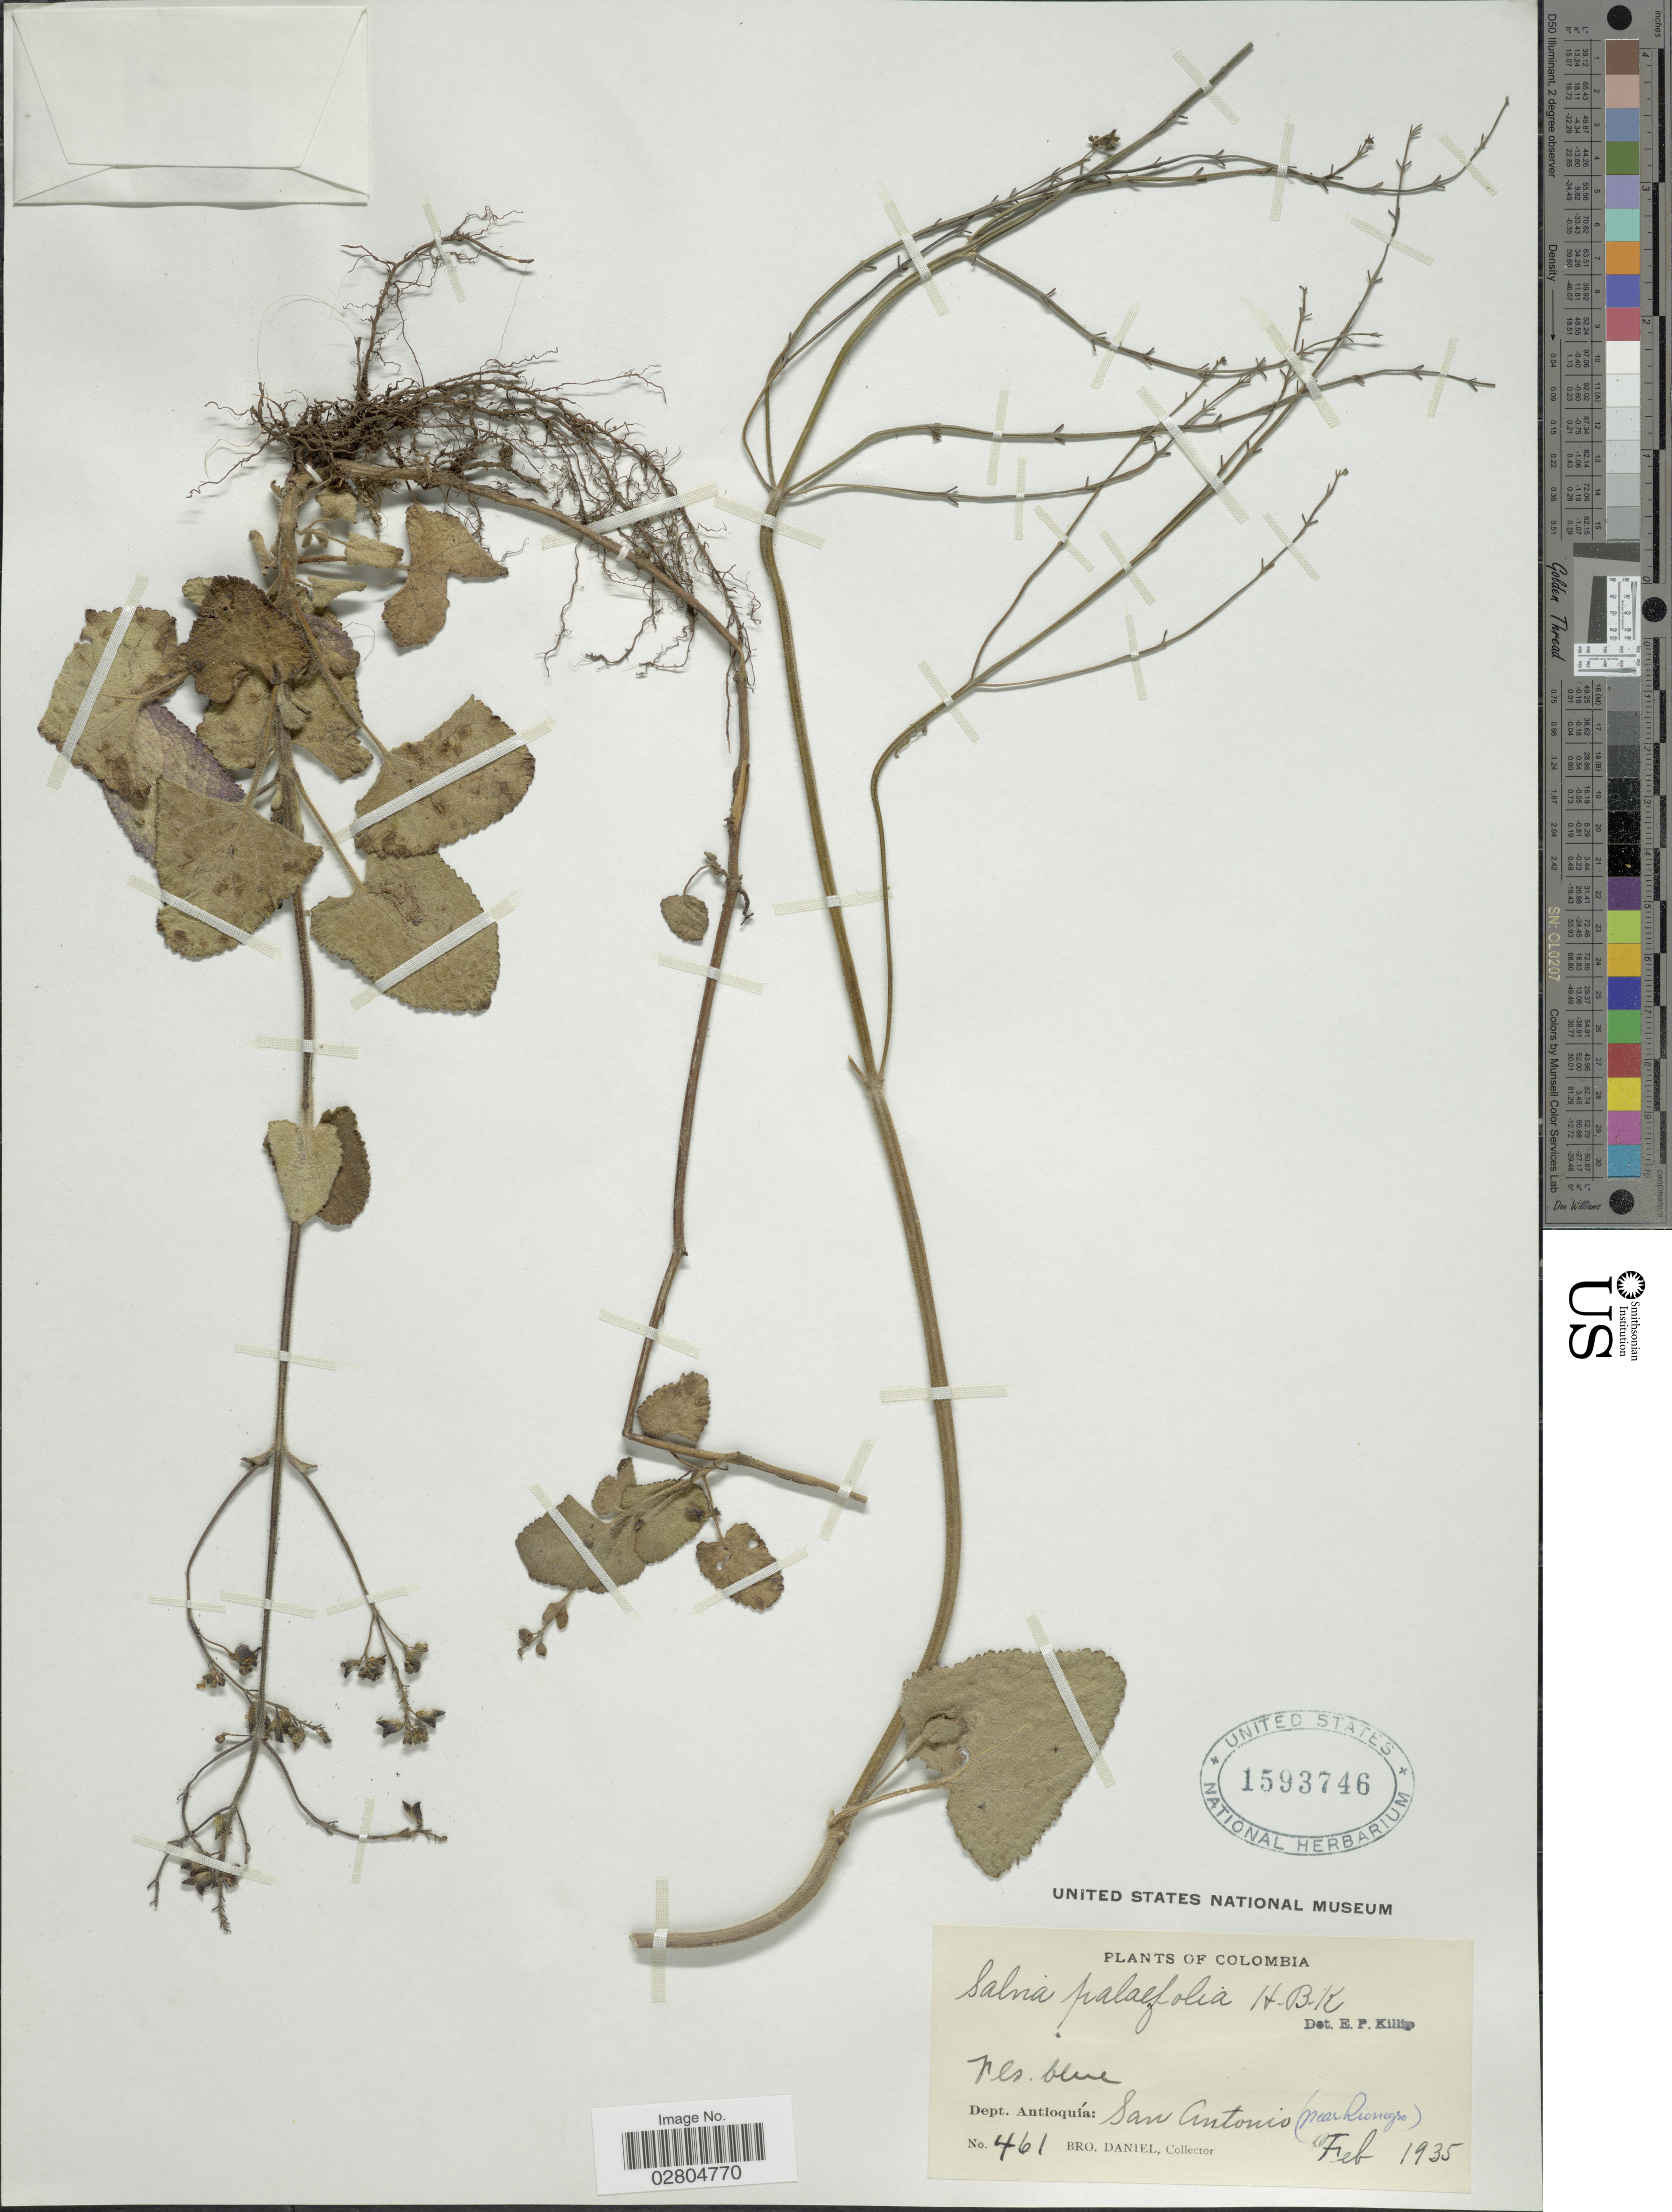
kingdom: Plantae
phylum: Tracheophyta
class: Magnoliopsida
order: Lamiales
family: Lamiaceae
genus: Salvia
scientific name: Salvia palifolia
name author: Kunth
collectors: Bro. Daniel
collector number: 461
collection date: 1935-02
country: Colombia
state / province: Antioquia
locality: San Antonio (near Rionegro).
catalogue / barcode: US 1593746